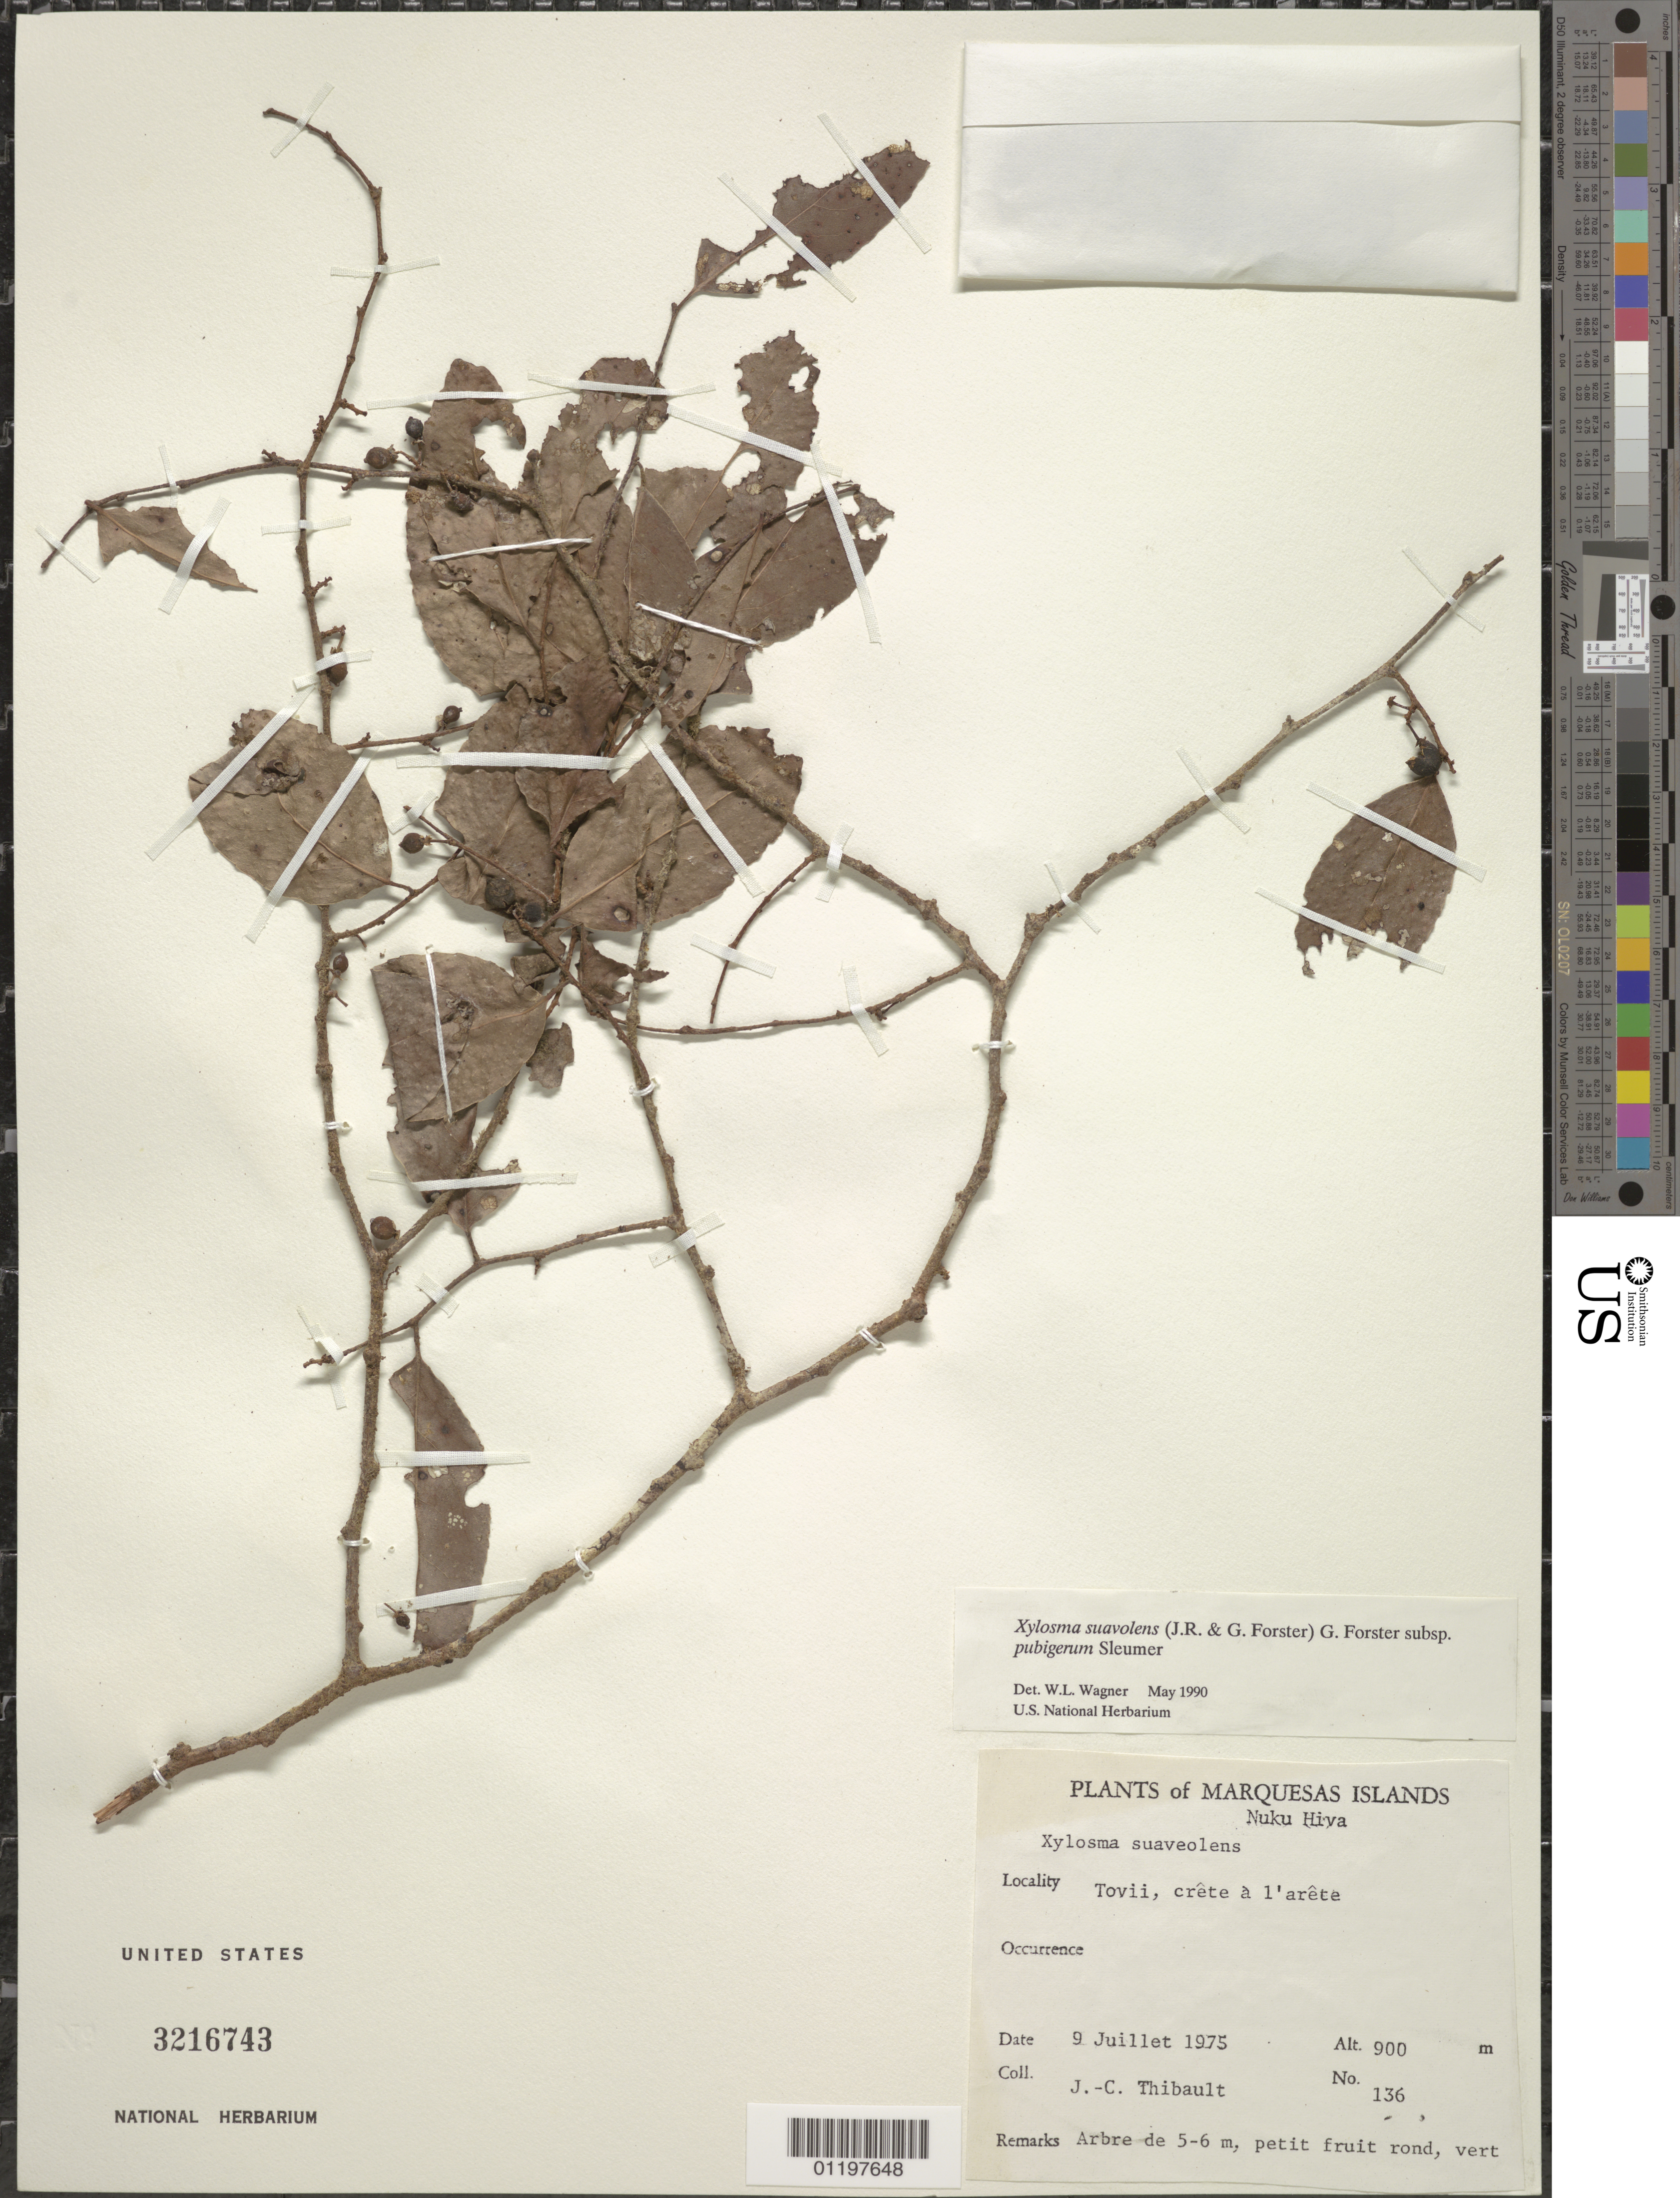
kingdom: Plantae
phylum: Tracheophyta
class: Magnoliopsida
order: Malpighiales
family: Salicaceae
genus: Xylosma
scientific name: Xylosma suaveolens subsp. pubigera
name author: Sleumer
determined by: Wagner, W. L., (BOT), Smithsonian Institution - National Museum of Natural History (UNITED STATES)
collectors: J. Thibault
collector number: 136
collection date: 1975-07-09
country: French Polynesia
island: Nuku Hiva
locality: Toovii, crête à l'arête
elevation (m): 900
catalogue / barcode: US 3216743